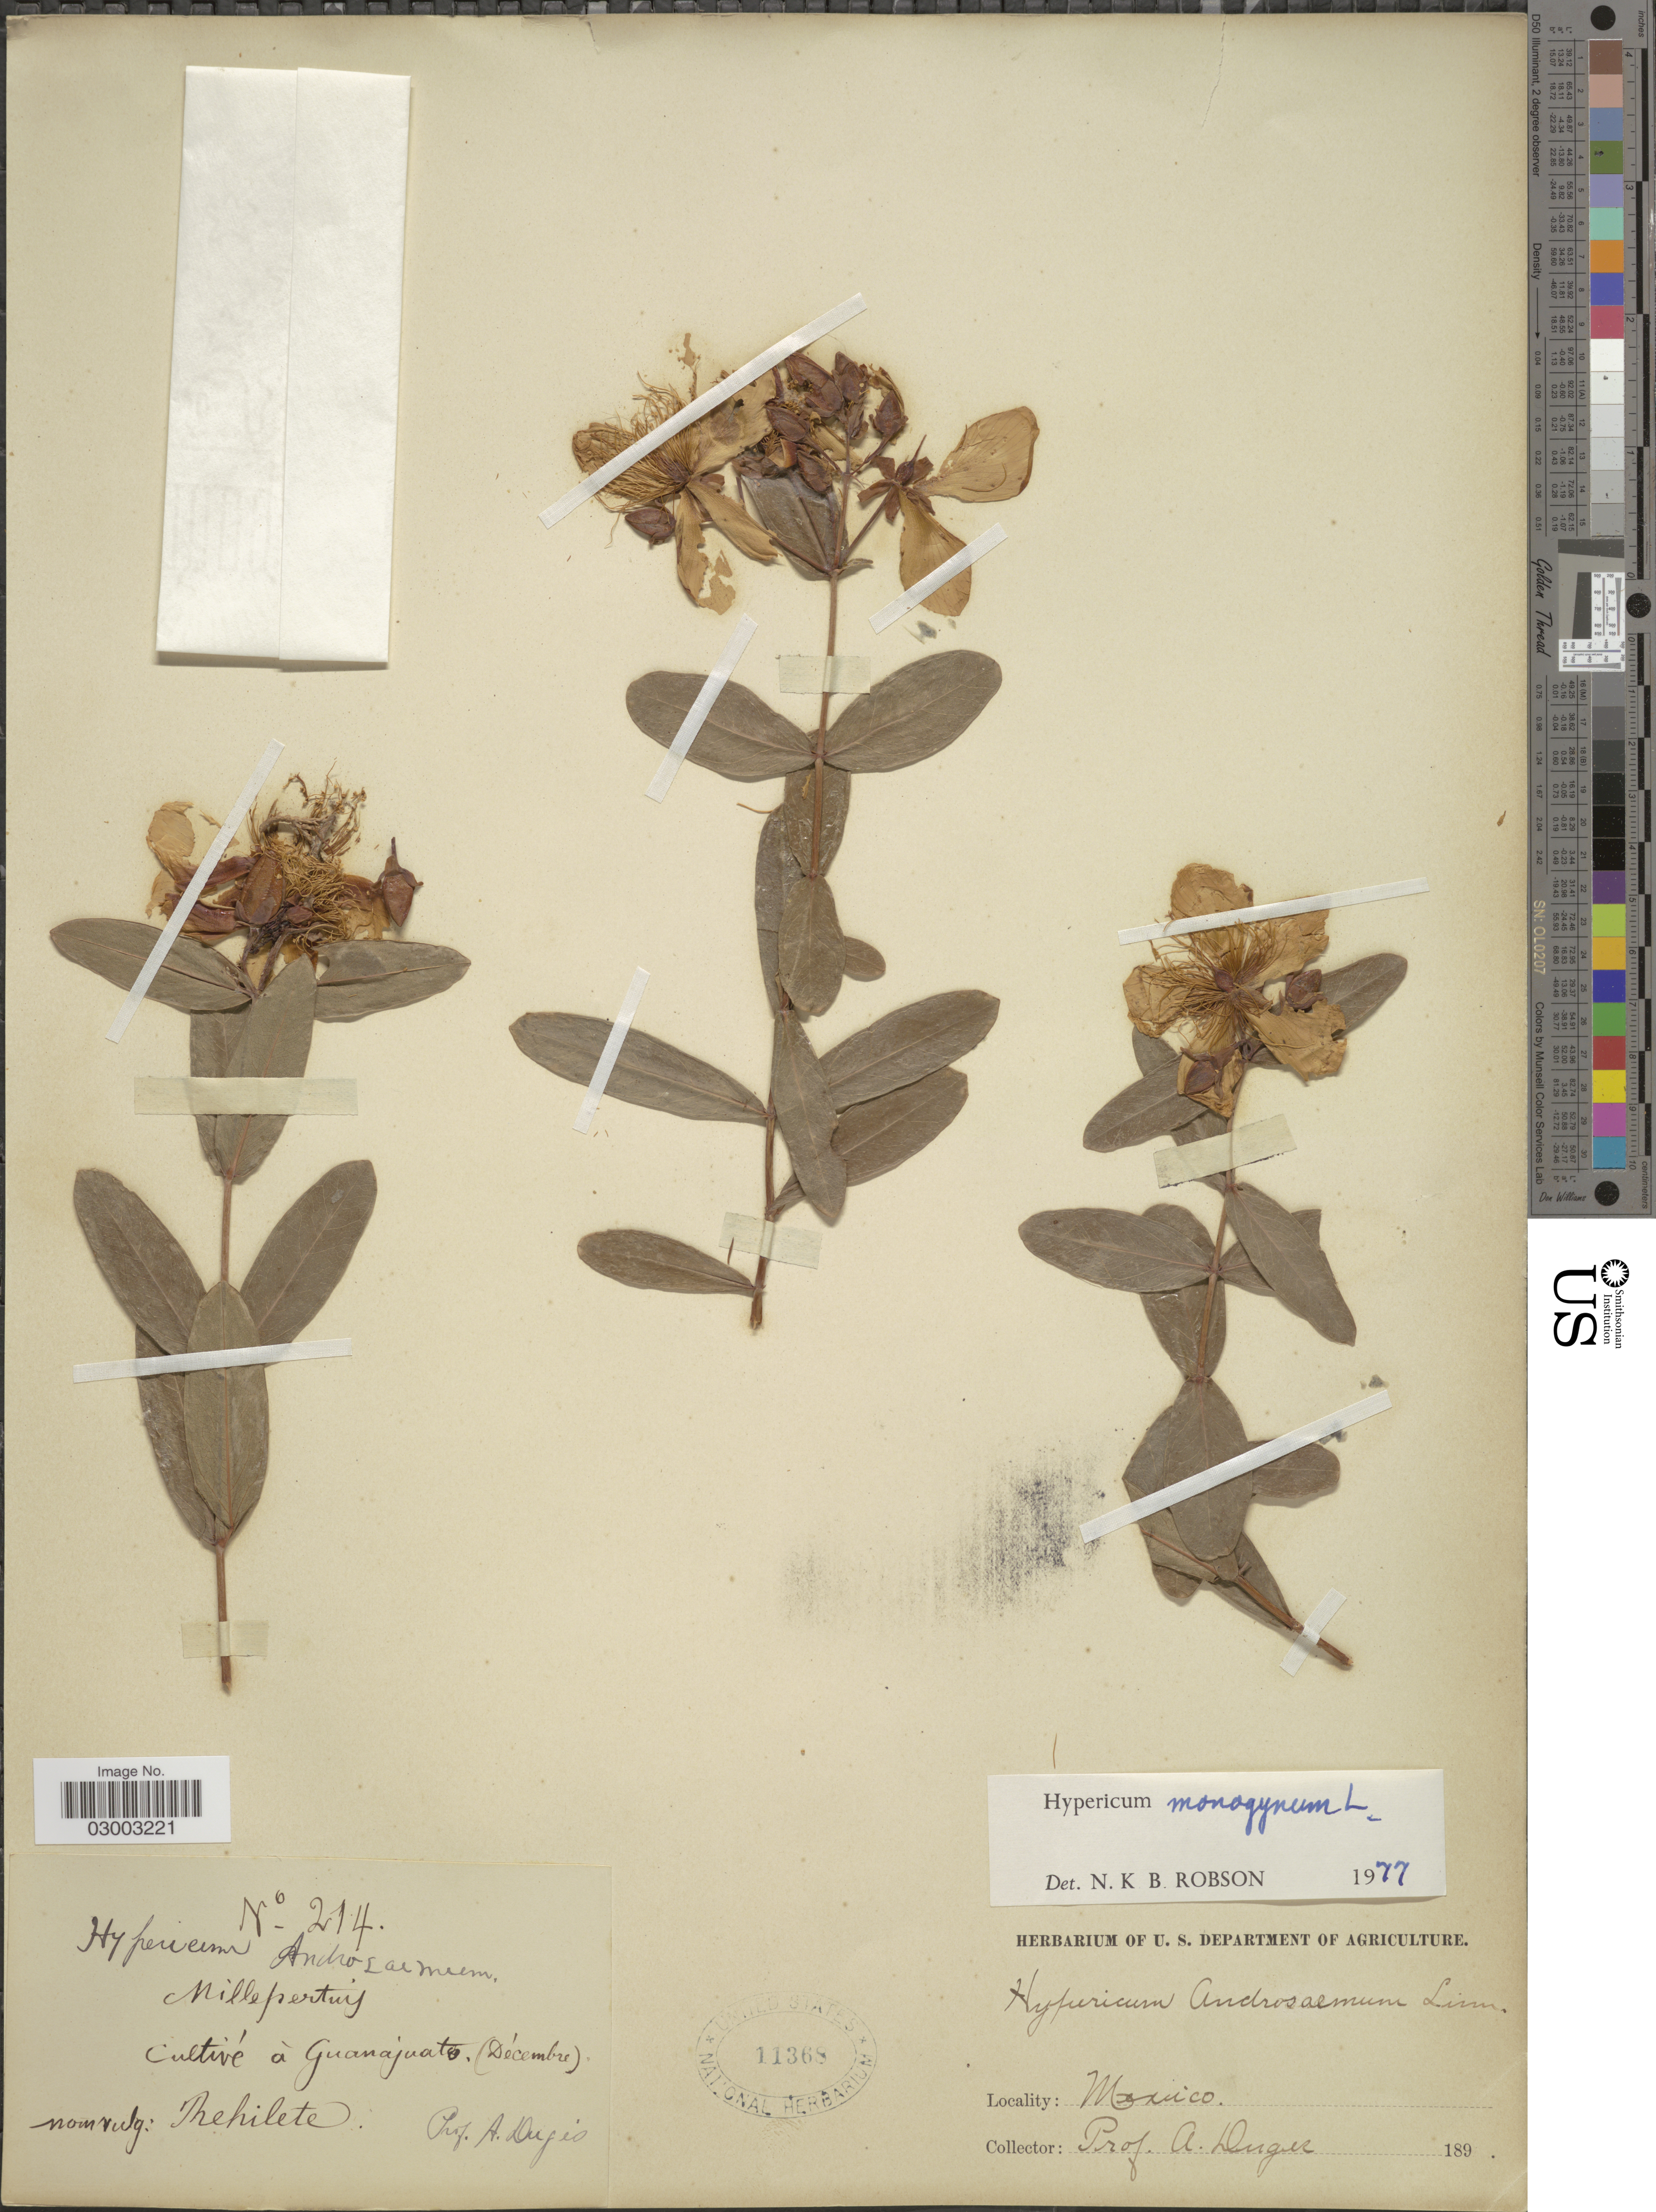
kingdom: Plantae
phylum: Tracheophyta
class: Magnoliopsida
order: Malpighiales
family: Hypericaceae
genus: Hypericum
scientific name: Hypericum monogynum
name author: L.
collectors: A. Dugès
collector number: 214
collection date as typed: Décembre 189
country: Mexico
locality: Cultivé á Guanajuato.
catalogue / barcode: US 11368